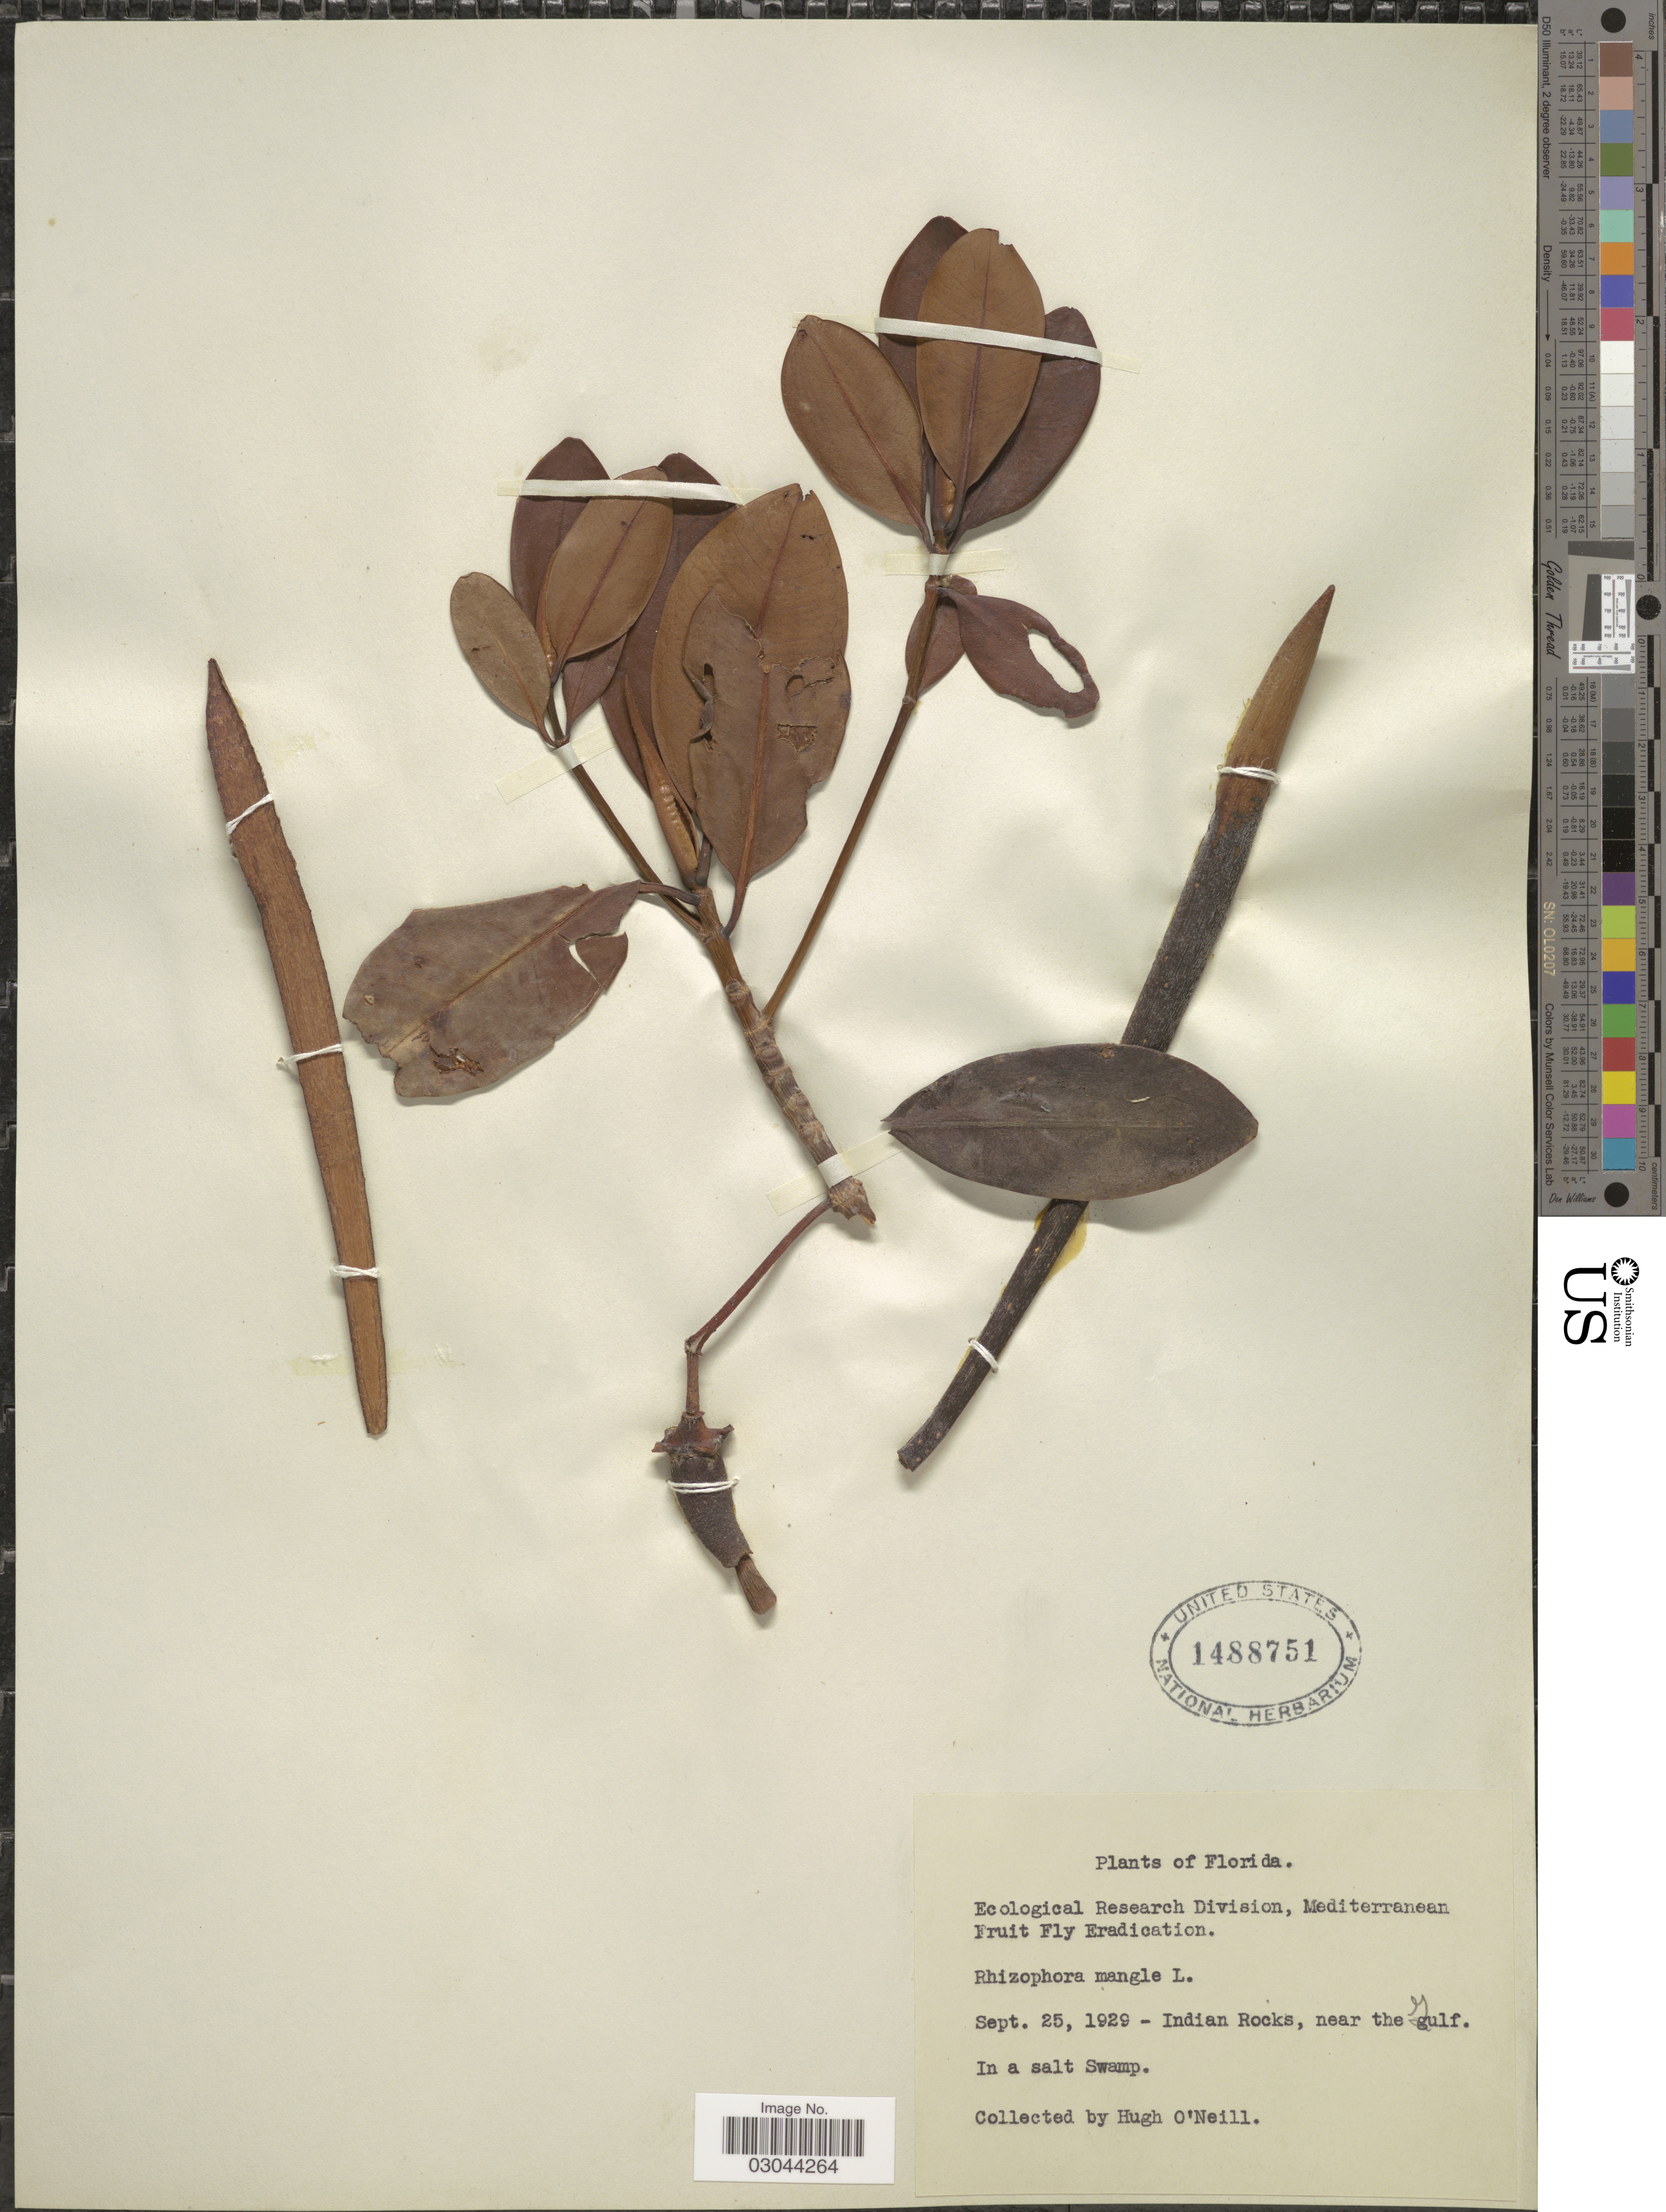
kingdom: Plantae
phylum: Tracheophyta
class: Magnoliopsida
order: Malpighiales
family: Rhizophoraceae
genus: Rhizophora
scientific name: Rhizophora mangle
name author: L.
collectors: H. O'Neill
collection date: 1929-09-25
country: United States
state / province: Florida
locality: Indian Rocks, near the Gulf.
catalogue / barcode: US 1488751